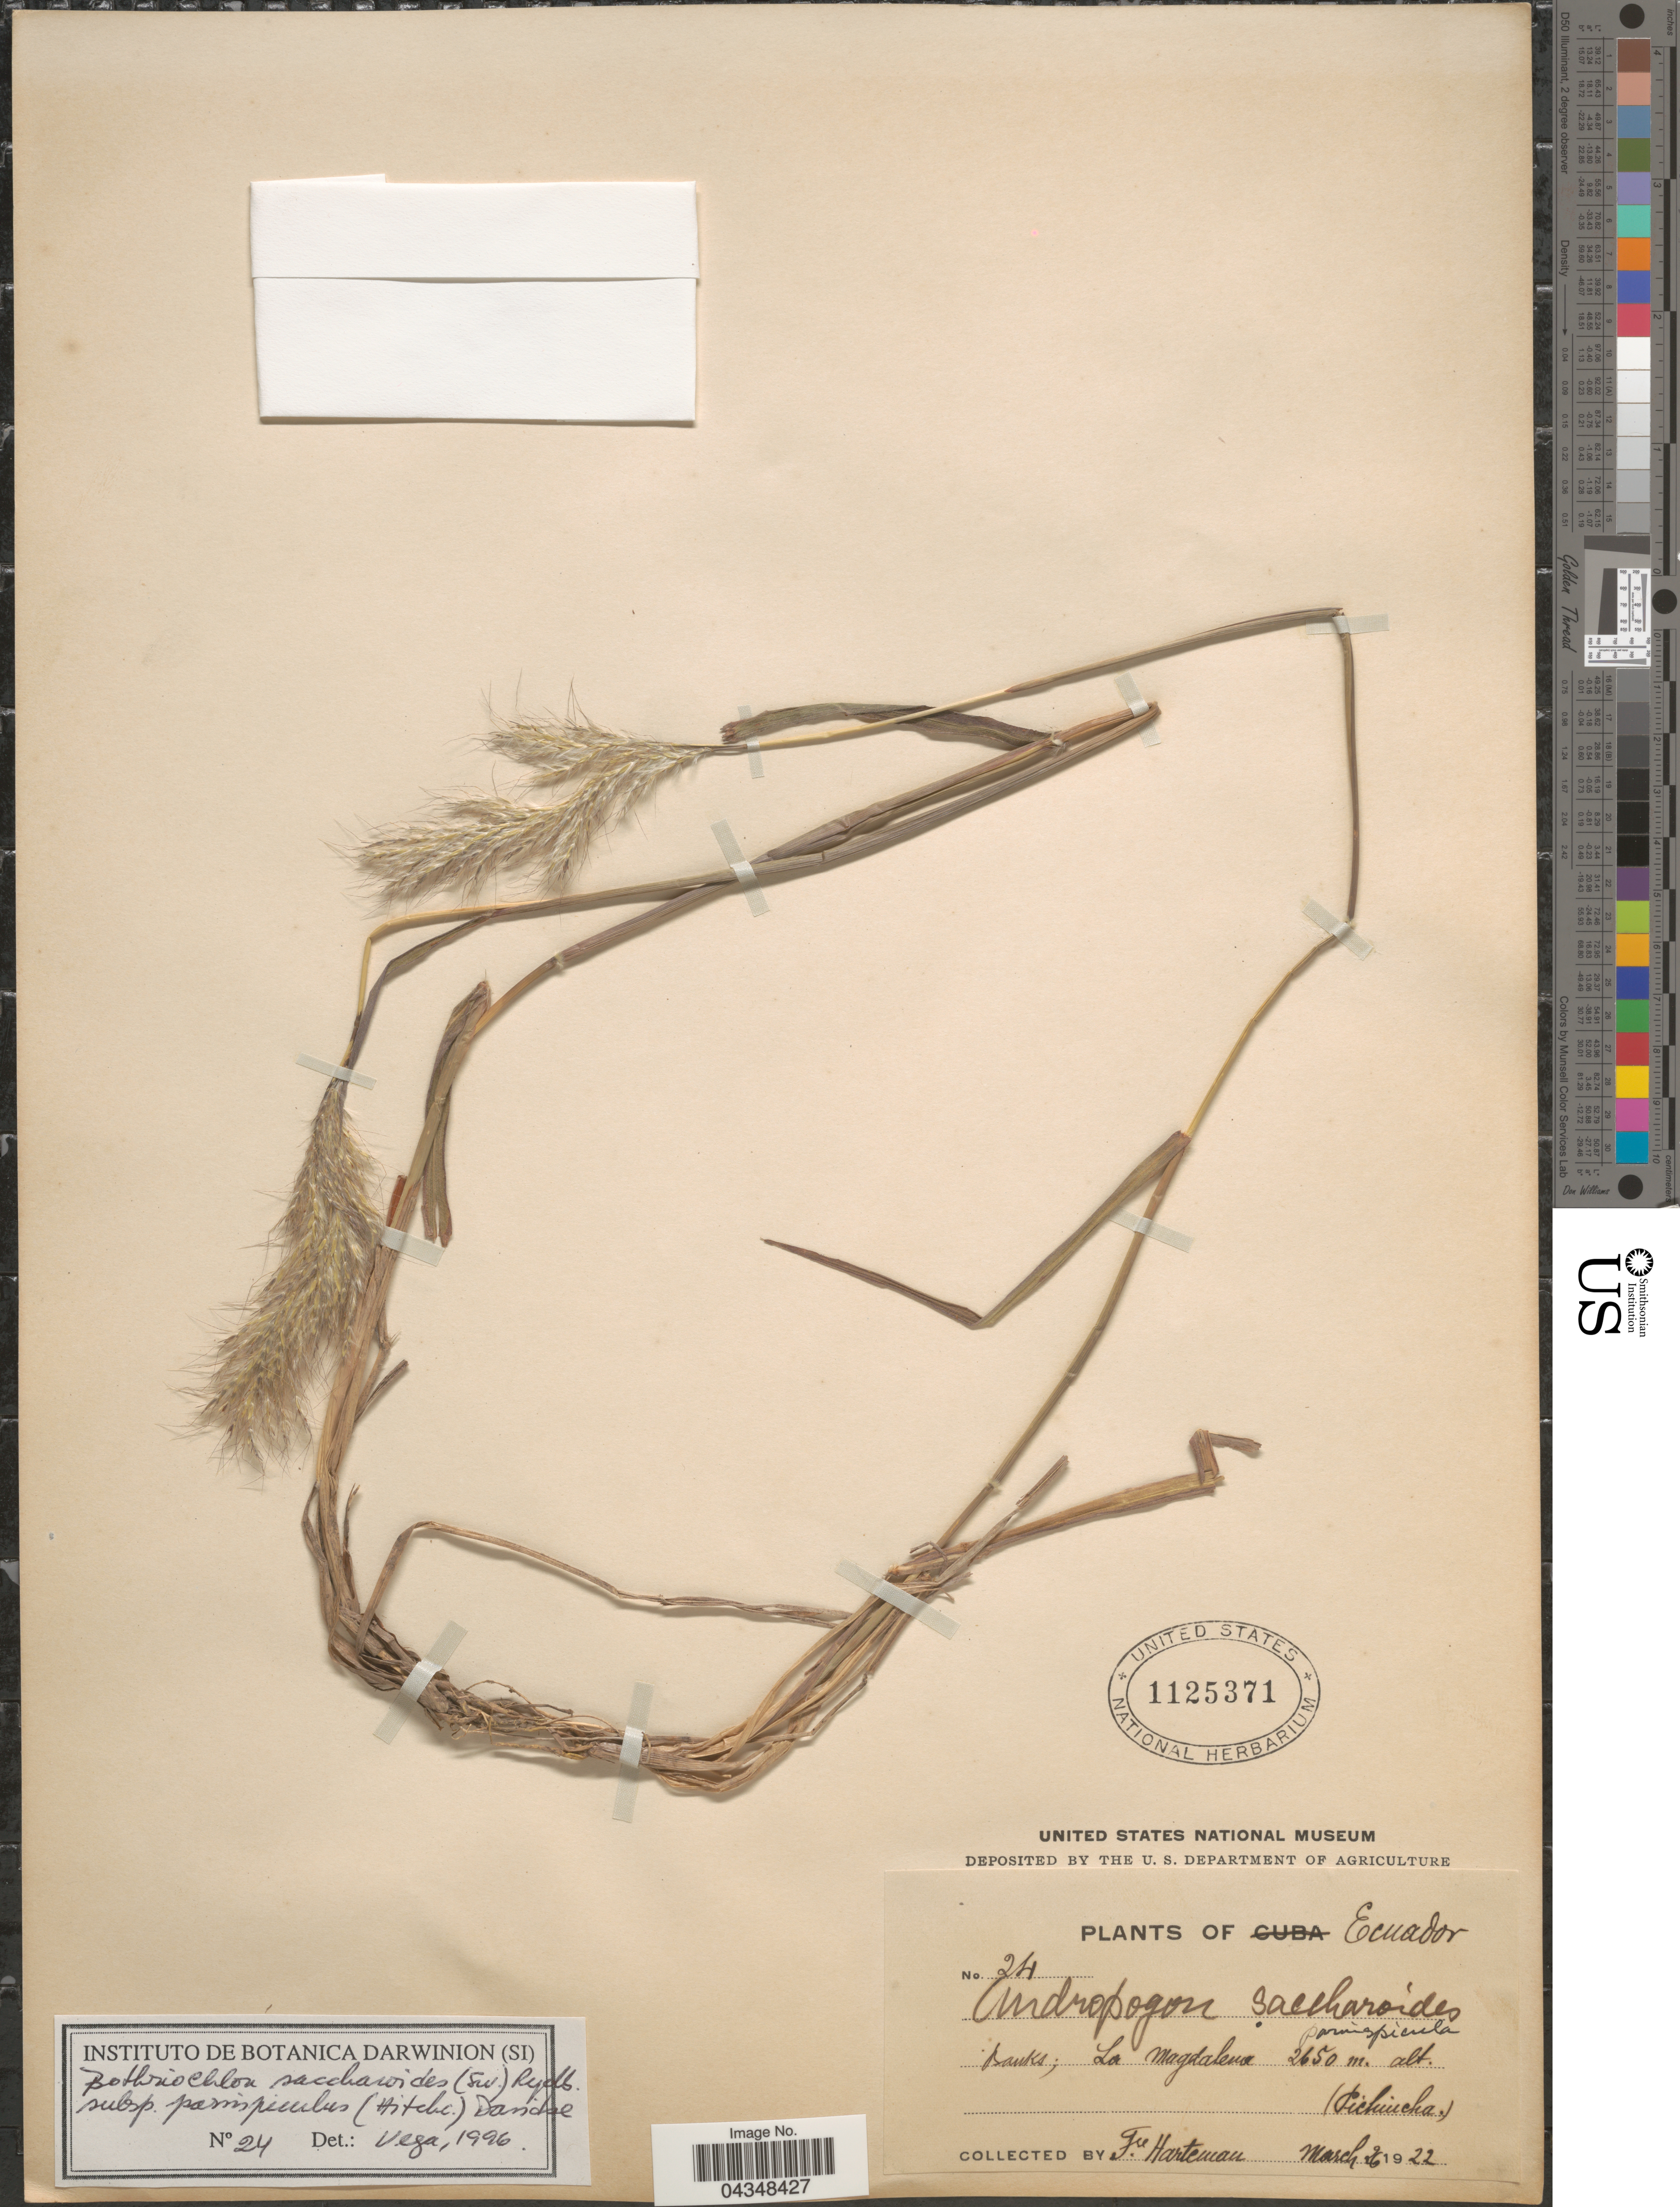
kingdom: Plantae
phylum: Tracheophyta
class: Liliopsida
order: Poales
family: Poaceae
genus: Bothriochloa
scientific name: Bothriochloa saccharoides var. parvispicula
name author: (Hitchc.) Tovar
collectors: Harteman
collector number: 24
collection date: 1922-03-26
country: Ecuador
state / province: Pichincha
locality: La Magdalena.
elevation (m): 2650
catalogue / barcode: US 1125371